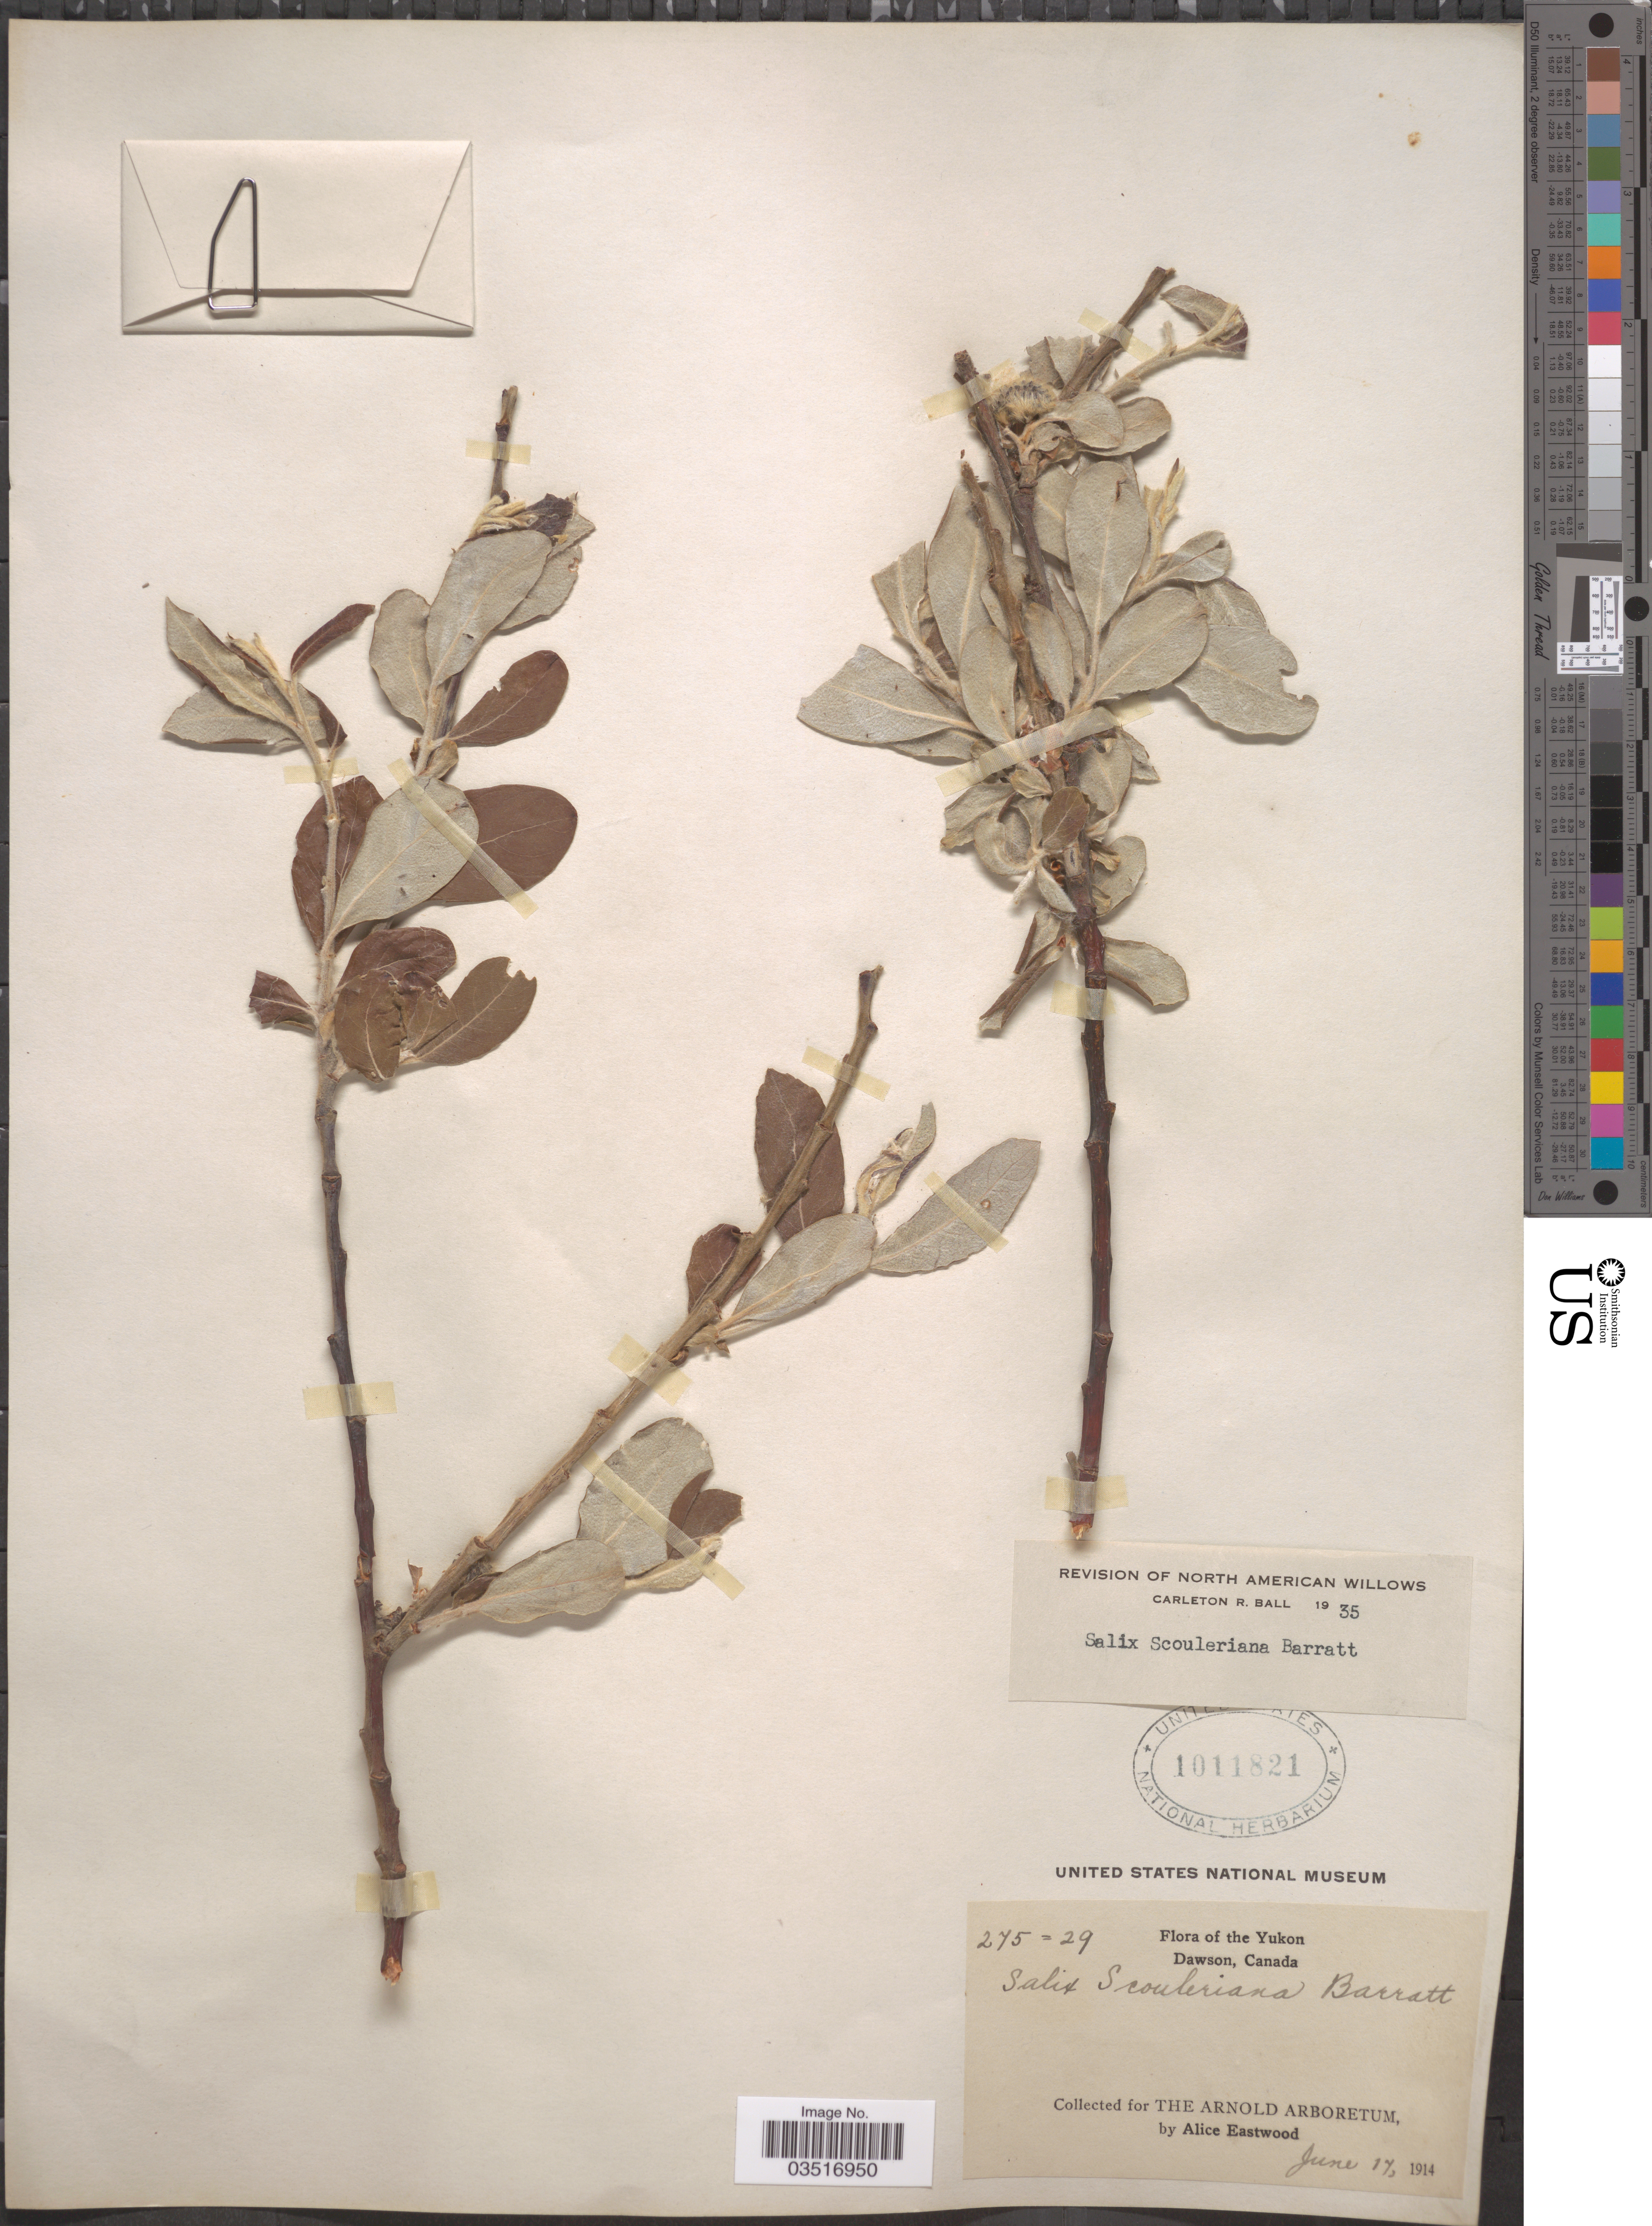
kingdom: Plantae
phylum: Tracheophyta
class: Magnoliopsida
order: Malpighiales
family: Salicaceae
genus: Salix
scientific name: Salix scouleriana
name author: Barratt ex Hook.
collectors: A. Eastwood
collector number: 275=29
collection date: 1914-06-17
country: Canada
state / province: Yukon Territory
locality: Yukon. Dawson.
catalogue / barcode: US 1011821